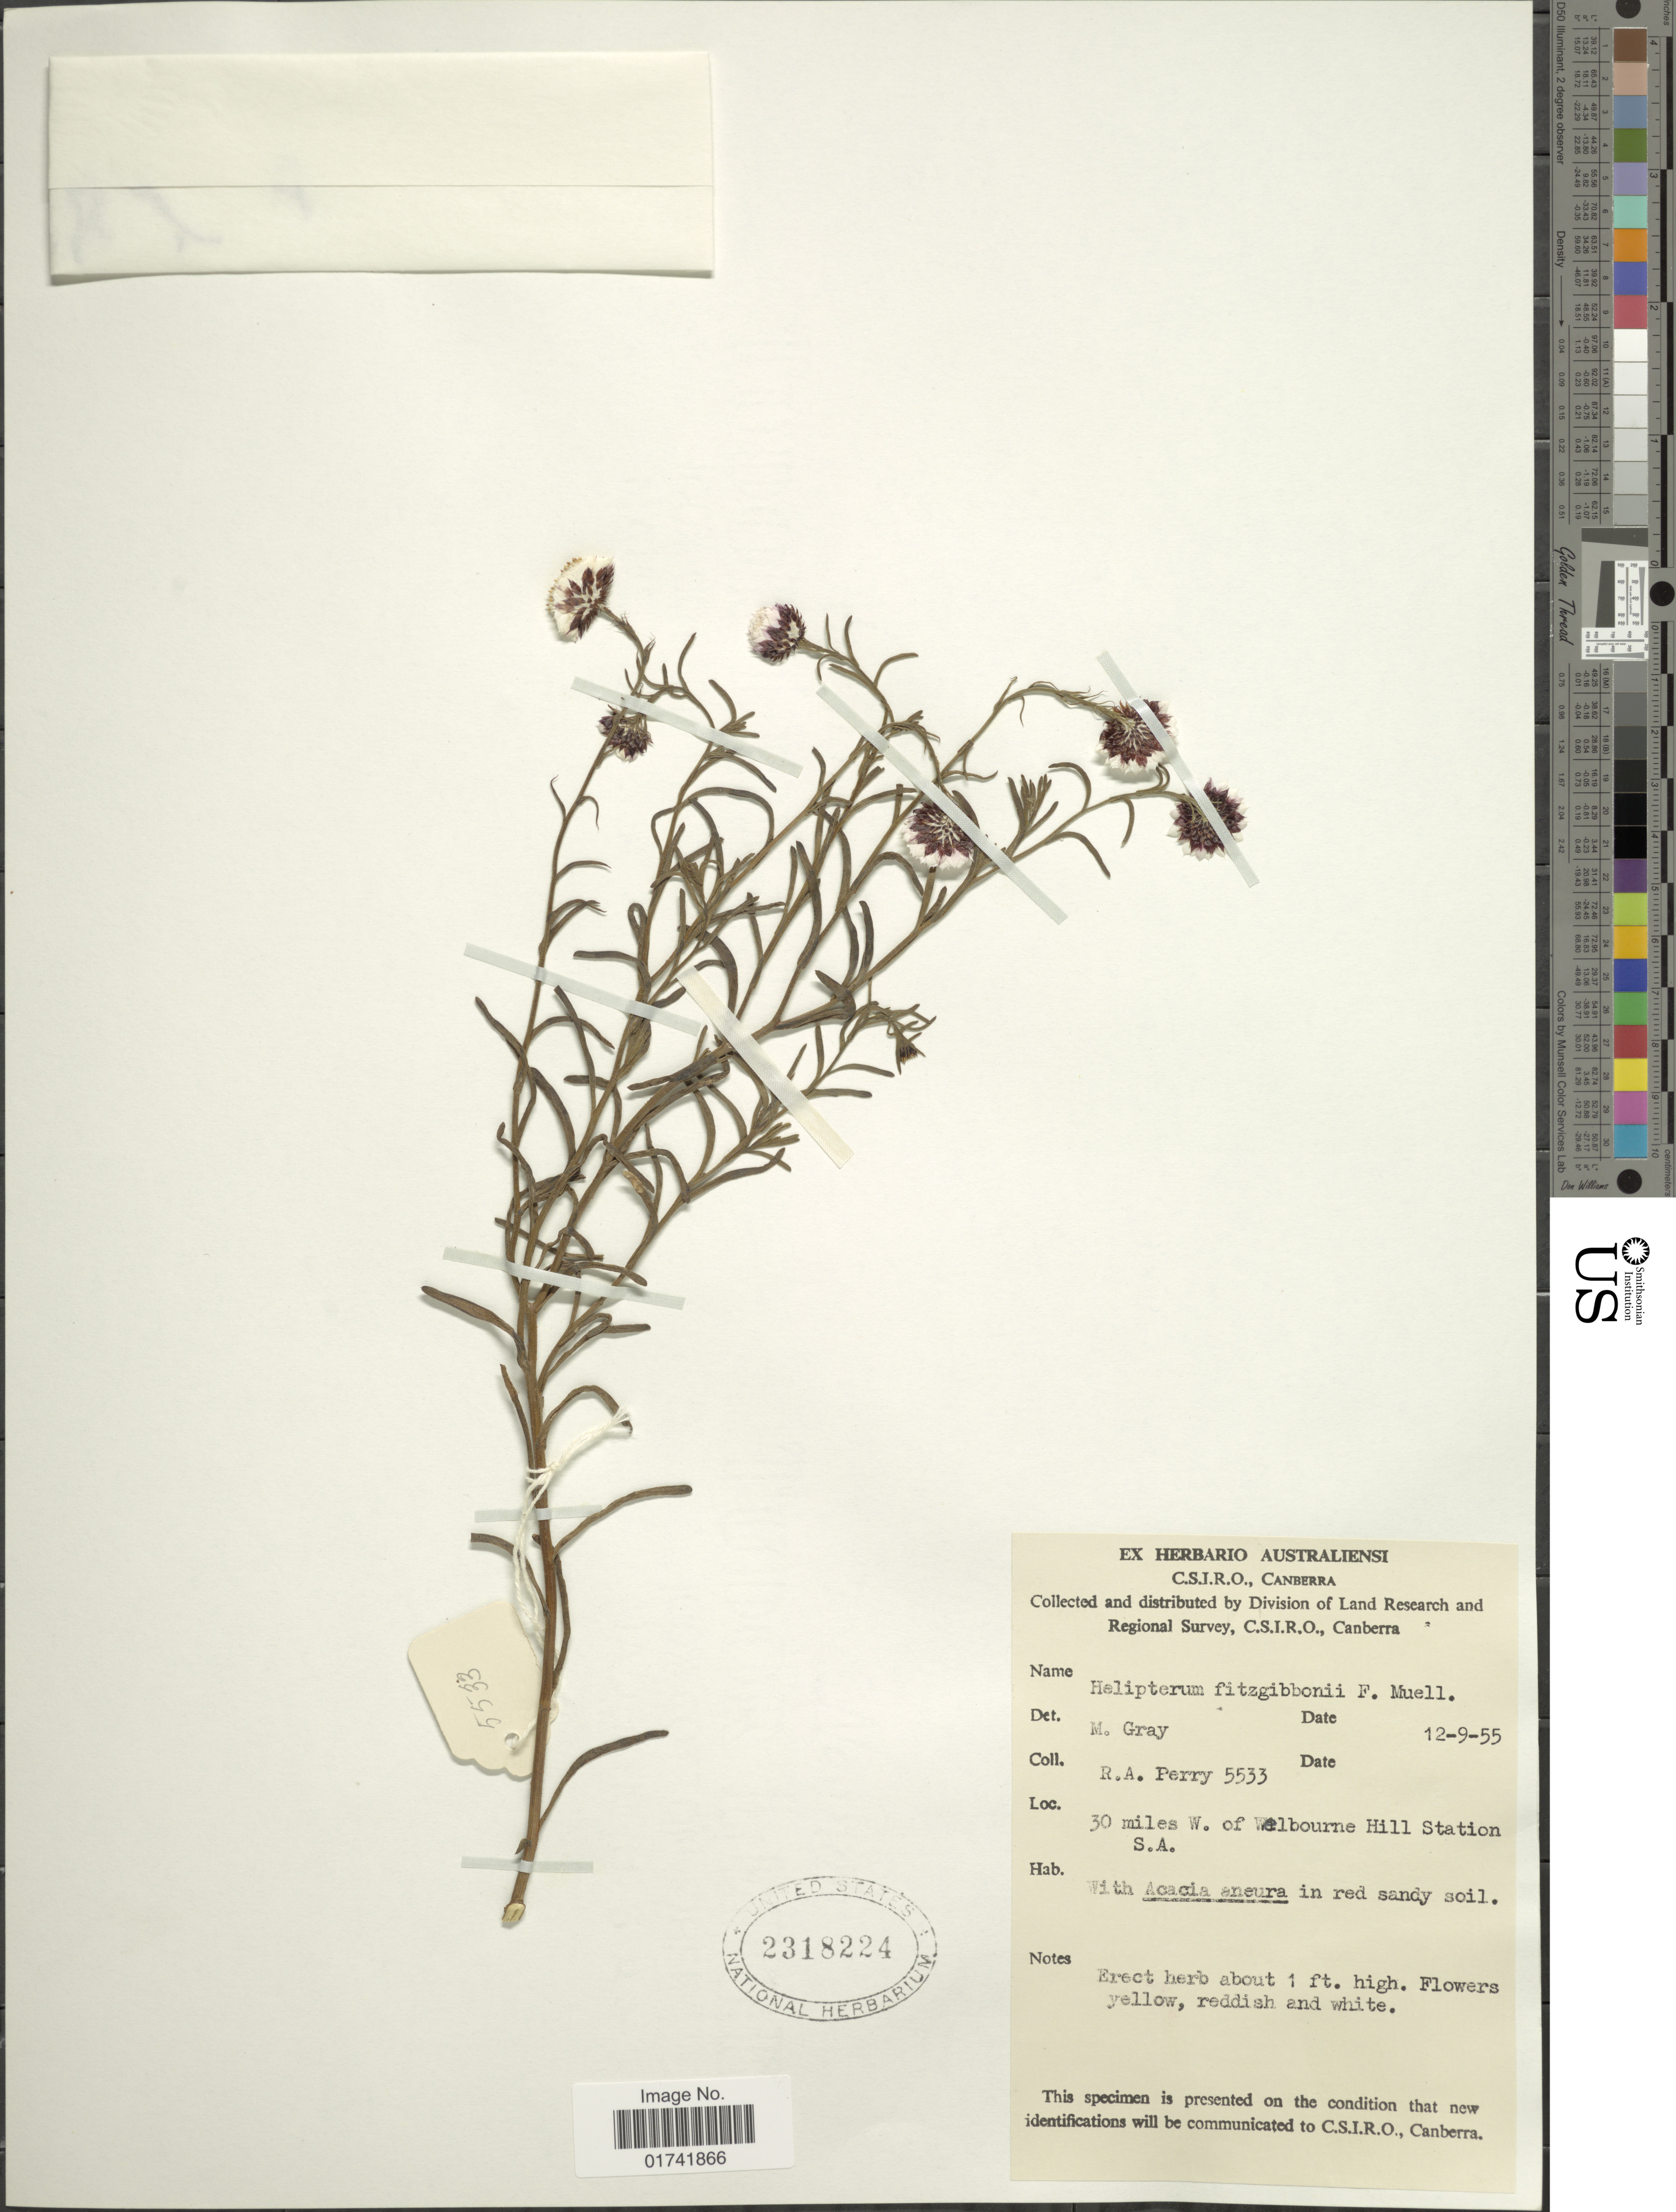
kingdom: Plantae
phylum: Tracheophyta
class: Magnoliopsida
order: Asterales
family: Asteraceae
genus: Leucochrysum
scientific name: Leucochrysum fitzgibbonii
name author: (F. Muell.) Paul G. Wilson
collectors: Perry, R. A.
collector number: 5533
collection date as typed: Transcribed d/m/y: 12/9/55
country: Australia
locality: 30 miles W. of Melbourne Hill Station S.A.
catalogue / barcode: US 2318224